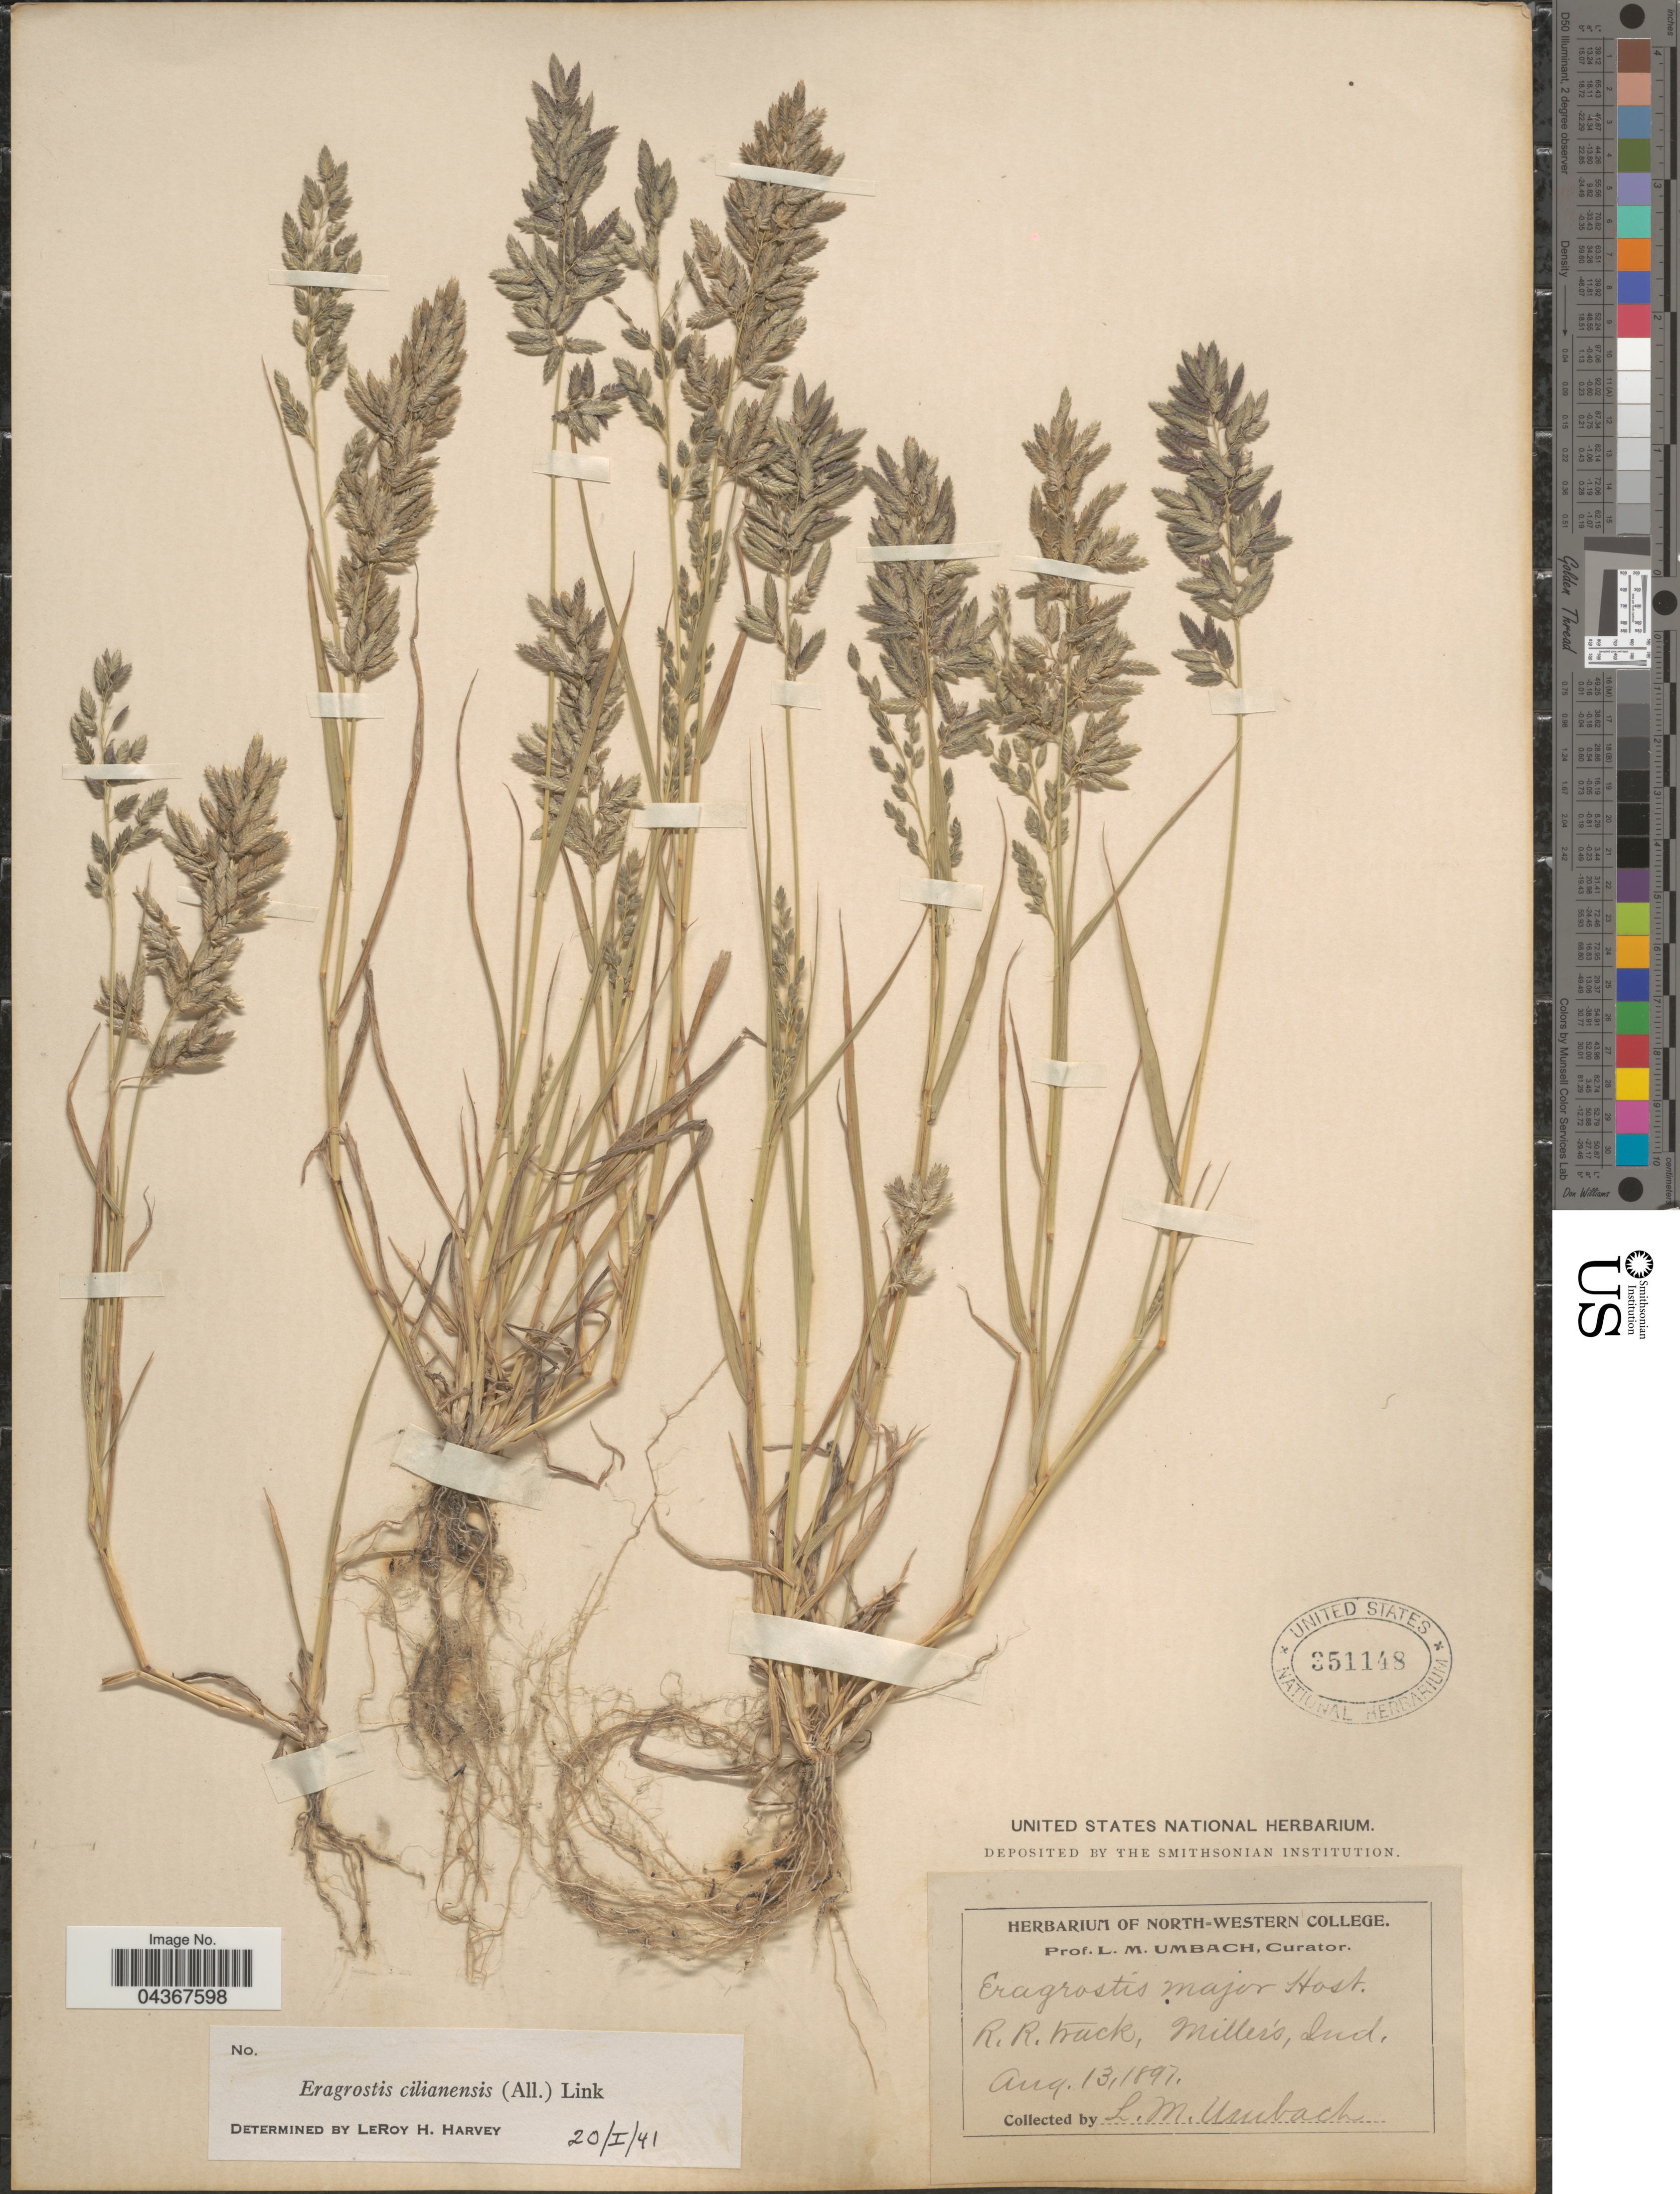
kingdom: Plantae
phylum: Tracheophyta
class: Liliopsida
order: Poales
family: Poaceae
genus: Eragrostis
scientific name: Eragrostis cilianensis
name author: (Bellardi) Vignolo ex Janch.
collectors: L. M. Umbach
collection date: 1897-08-13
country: United States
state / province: Indiana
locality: R. R. track, Miller's.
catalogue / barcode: US 351148